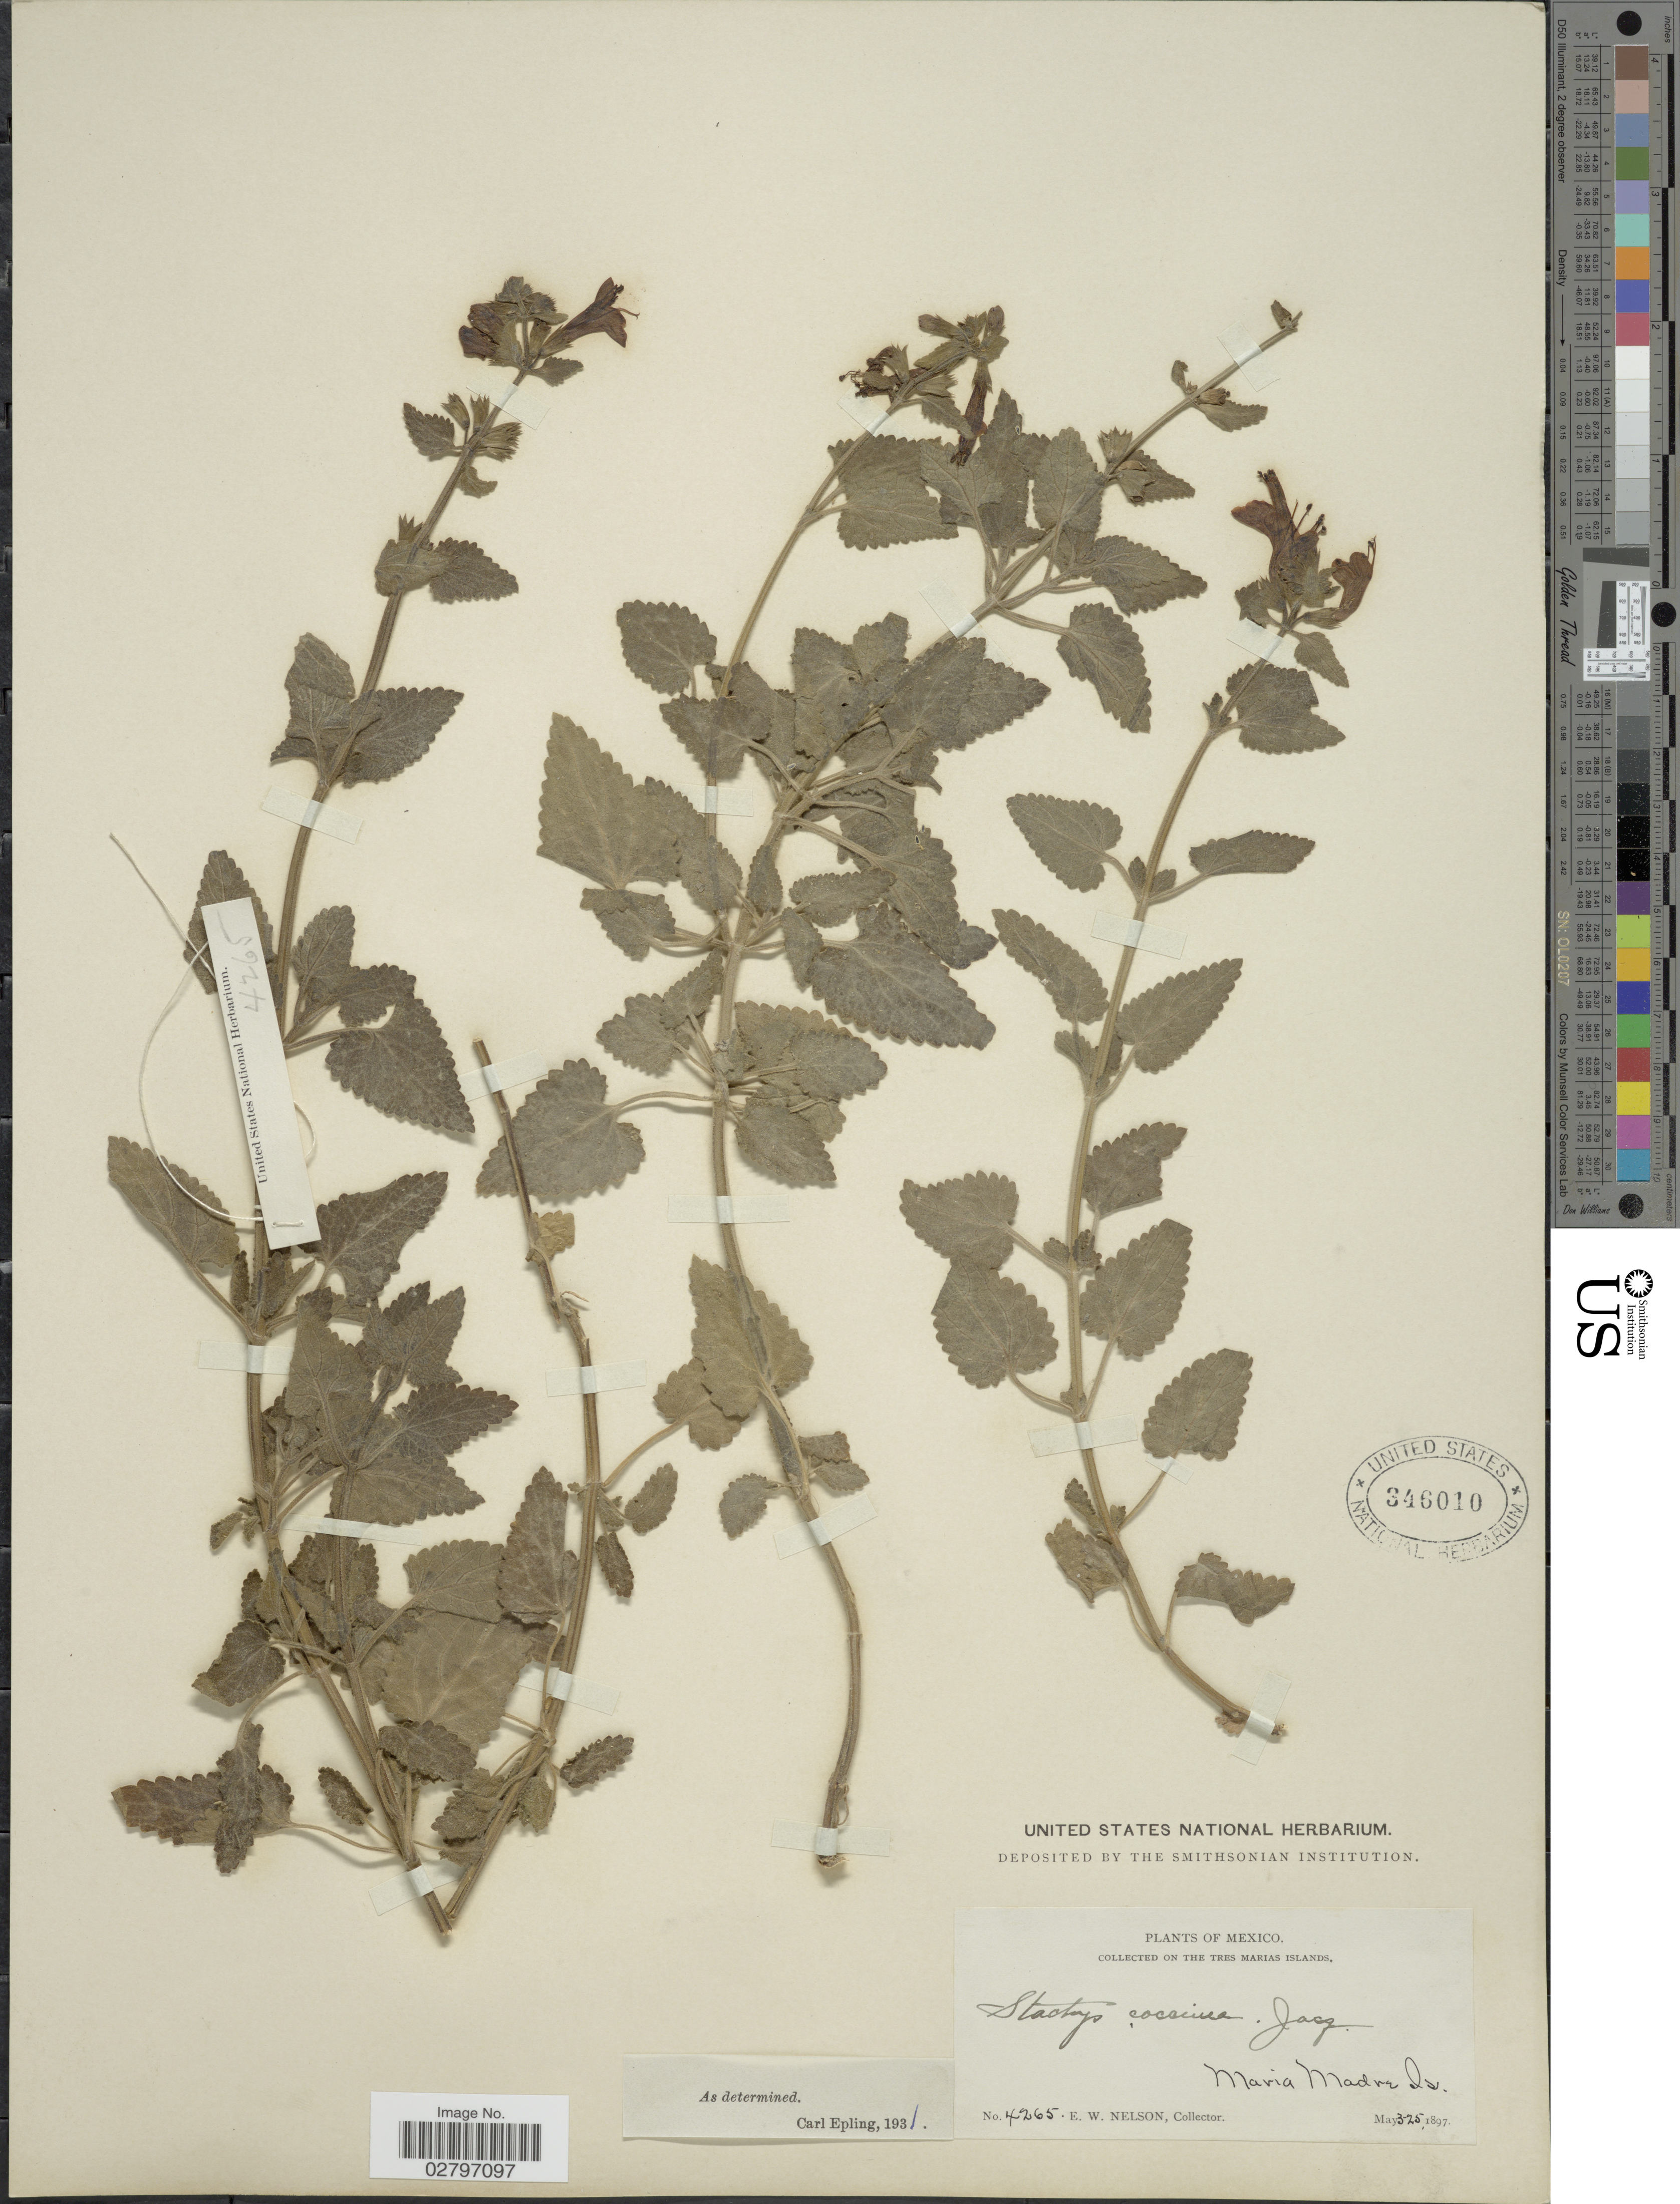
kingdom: Plantae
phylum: Tracheophyta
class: Magnoliopsida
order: Lamiales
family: Lamiaceae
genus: Stachys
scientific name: Stachys coccinea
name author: Ortega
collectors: E. W. Nelson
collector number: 4265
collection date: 1897-05-03/1897-05-25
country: Mexico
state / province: Nayarit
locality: The Tres Marias Islands. Maria Madre Is.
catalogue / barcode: US 346010